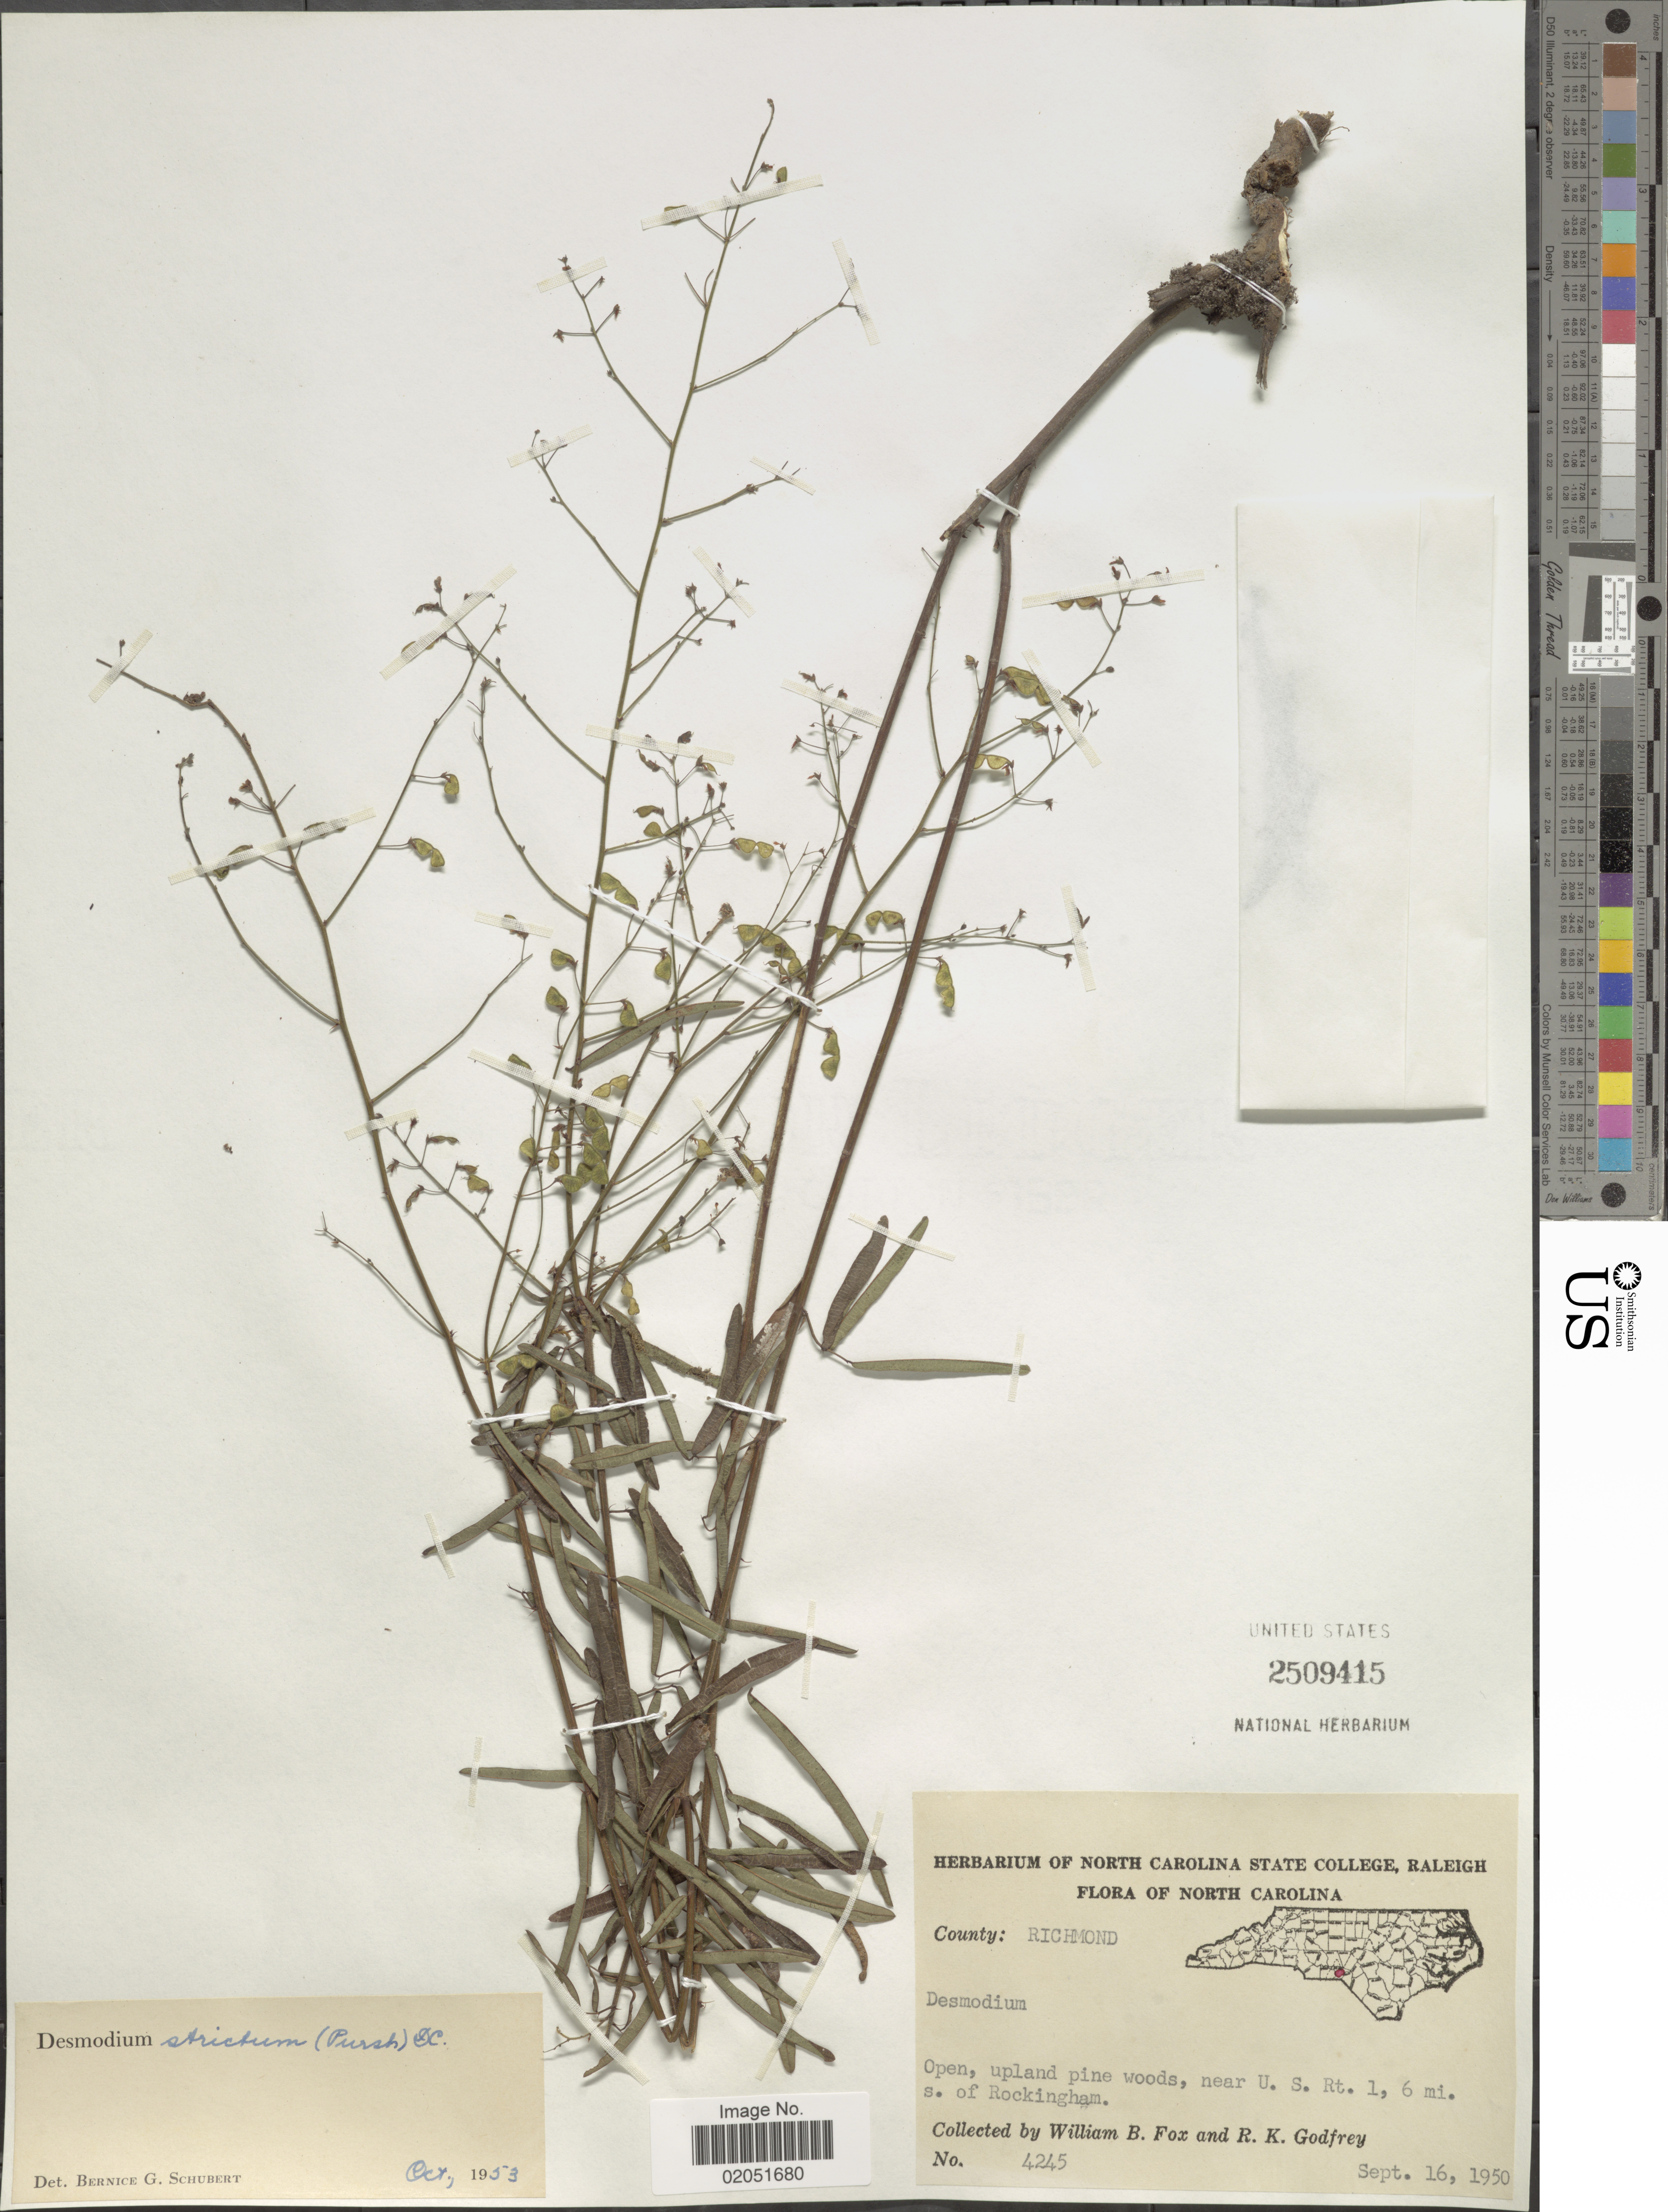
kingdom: Plantae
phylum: Tracheophyta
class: Magnoliopsida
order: Fabales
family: Fabaceae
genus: Desmodium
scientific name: Desmodium strictum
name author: (Pursh) DC.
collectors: W. B. Fox & R. K. Godfrey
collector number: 4245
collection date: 1950-09-16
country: United States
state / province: North Carolina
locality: Near U.S. Rt. 1, 6 mi. s. of Rockingham, County: Richmond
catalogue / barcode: US 32509415